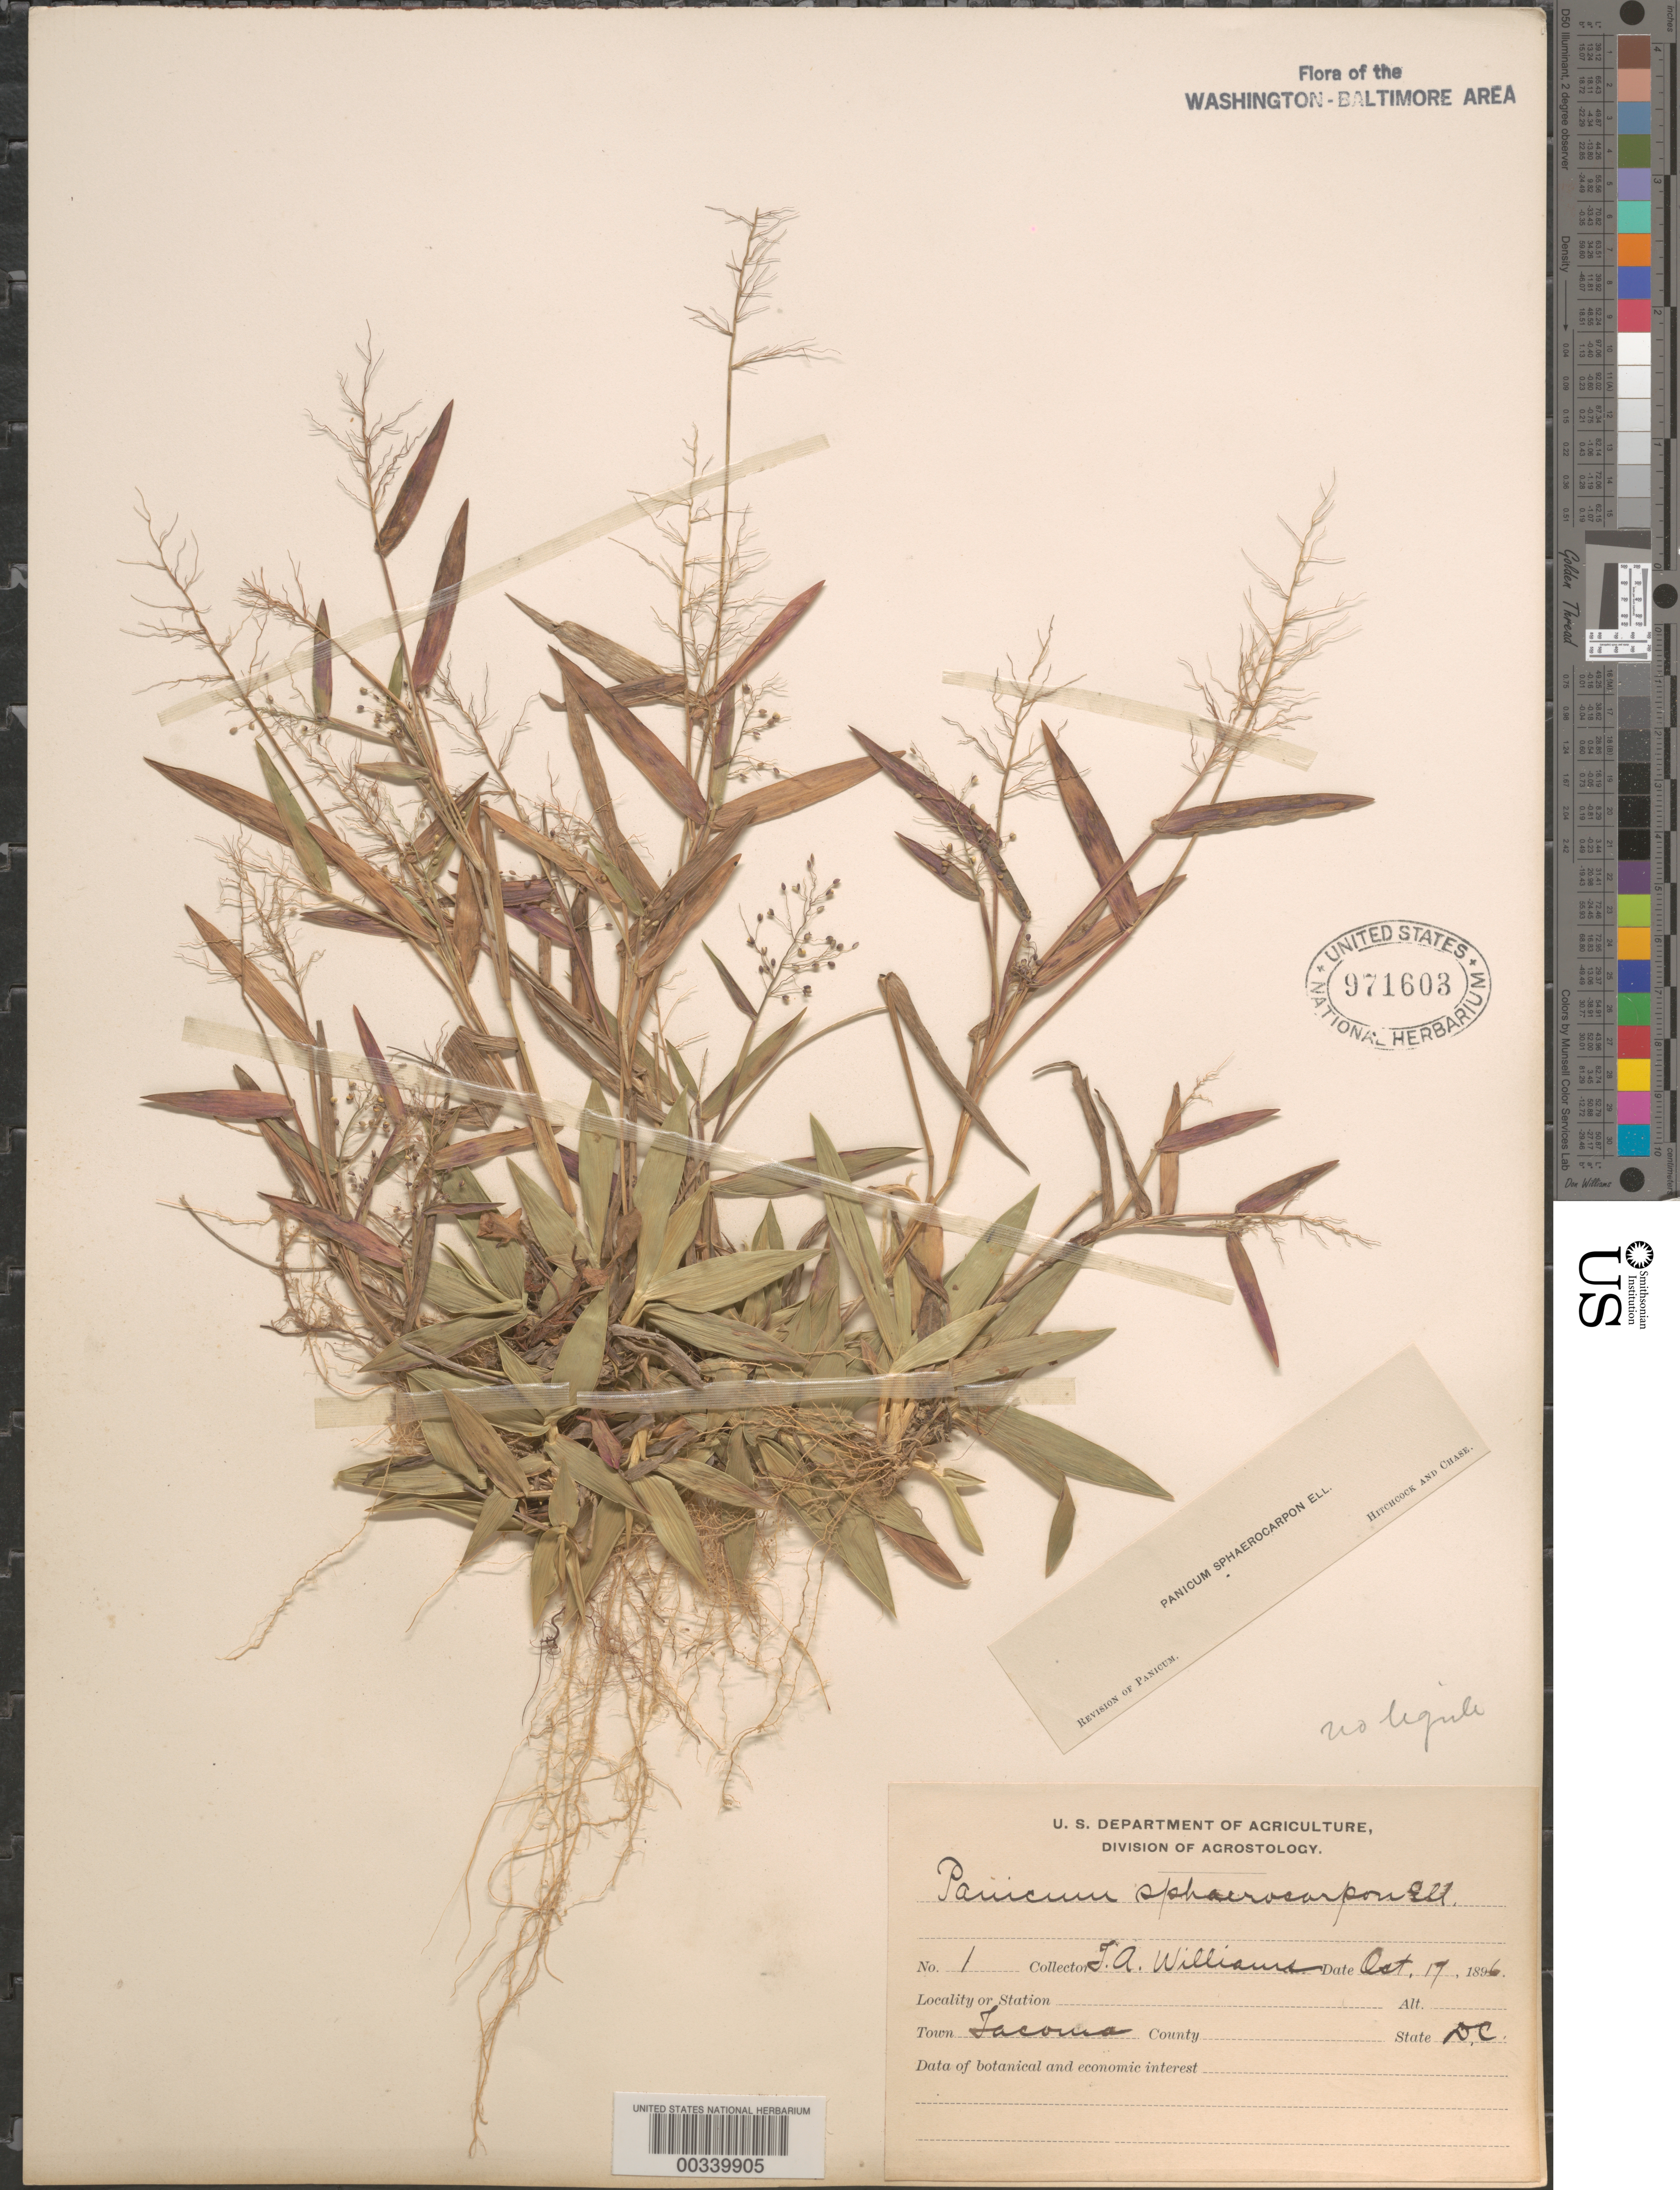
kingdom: Plantae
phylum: Tracheophyta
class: Liliopsida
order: Poales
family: Poaceae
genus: Dichanthelium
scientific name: Dichanthelium sphaerocarpon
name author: (Elliott) Gould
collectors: T. A. Williams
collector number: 1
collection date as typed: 17 Oct 1896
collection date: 1896-10-17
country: United States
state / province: District of Columbia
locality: Takoma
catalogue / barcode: US 971603